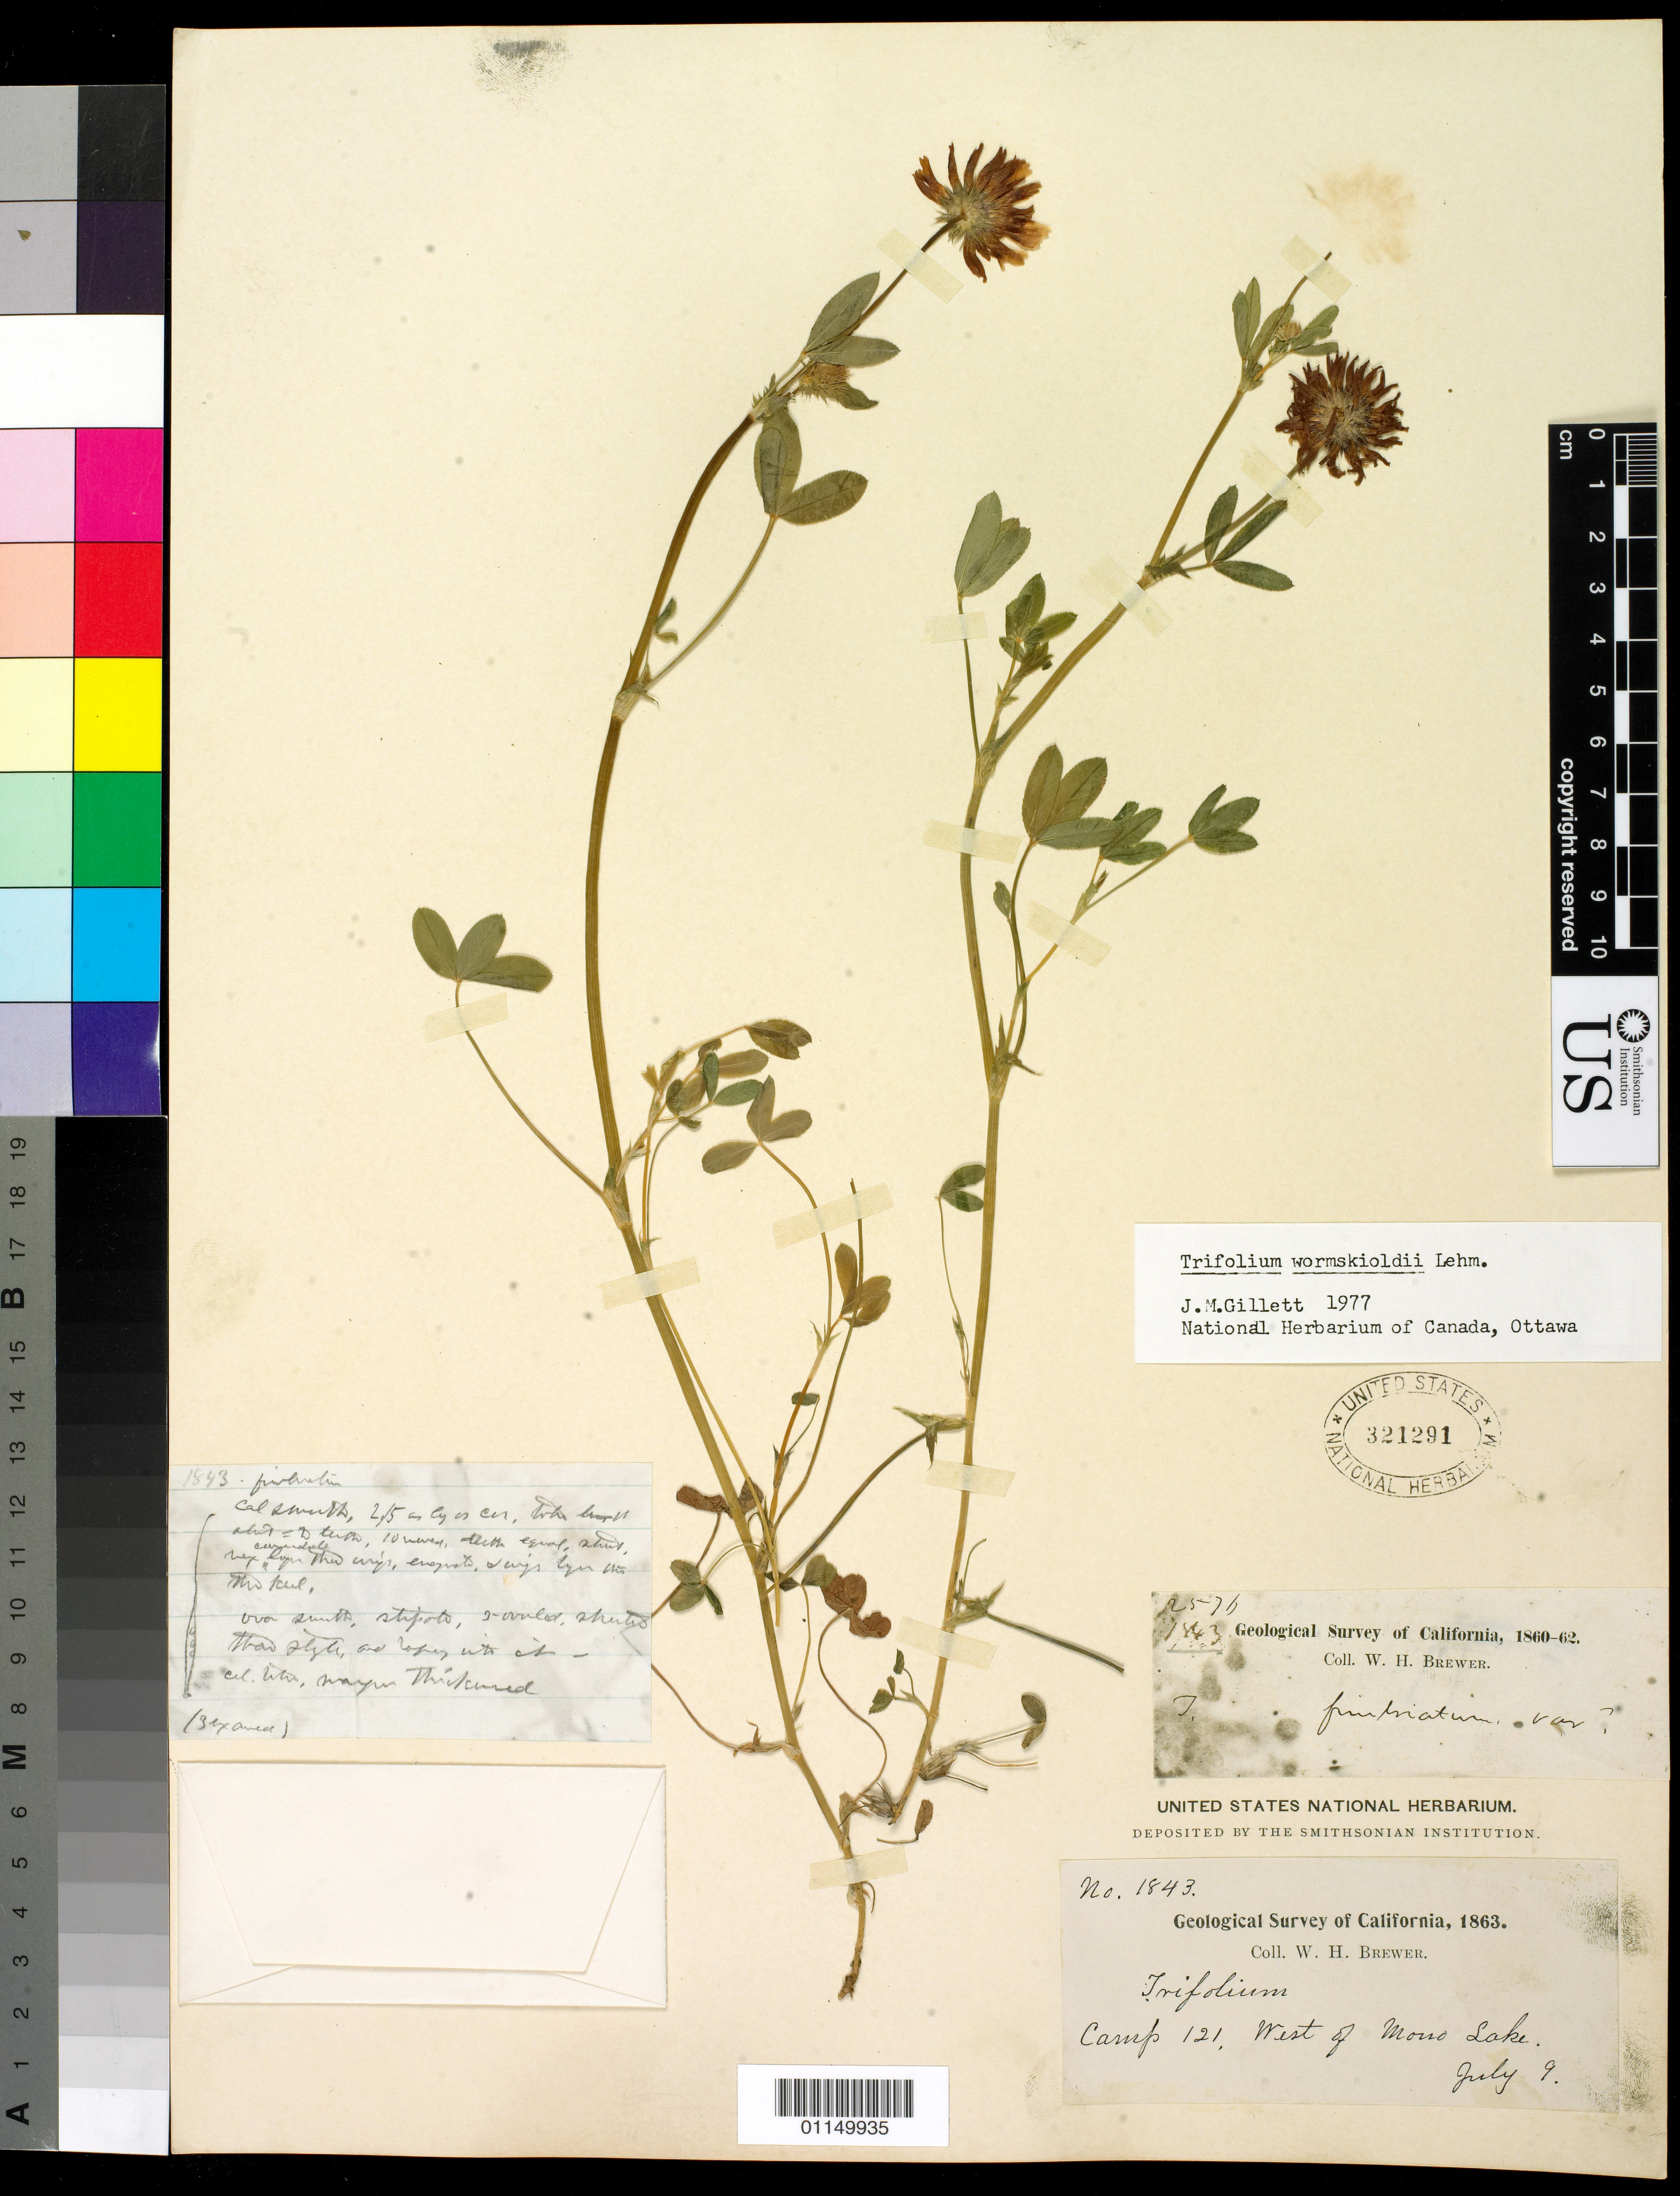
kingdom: Plantae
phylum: Tracheophyta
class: Magnoliopsida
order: Fabales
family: Fabaceae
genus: Trifolium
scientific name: Trifolium wormskioldii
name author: Lehm.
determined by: Gillett, J. M.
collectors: W. H. Brewer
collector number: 1843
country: United States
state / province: California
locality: Camp 121, west of Mono Lake.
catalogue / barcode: US 321291